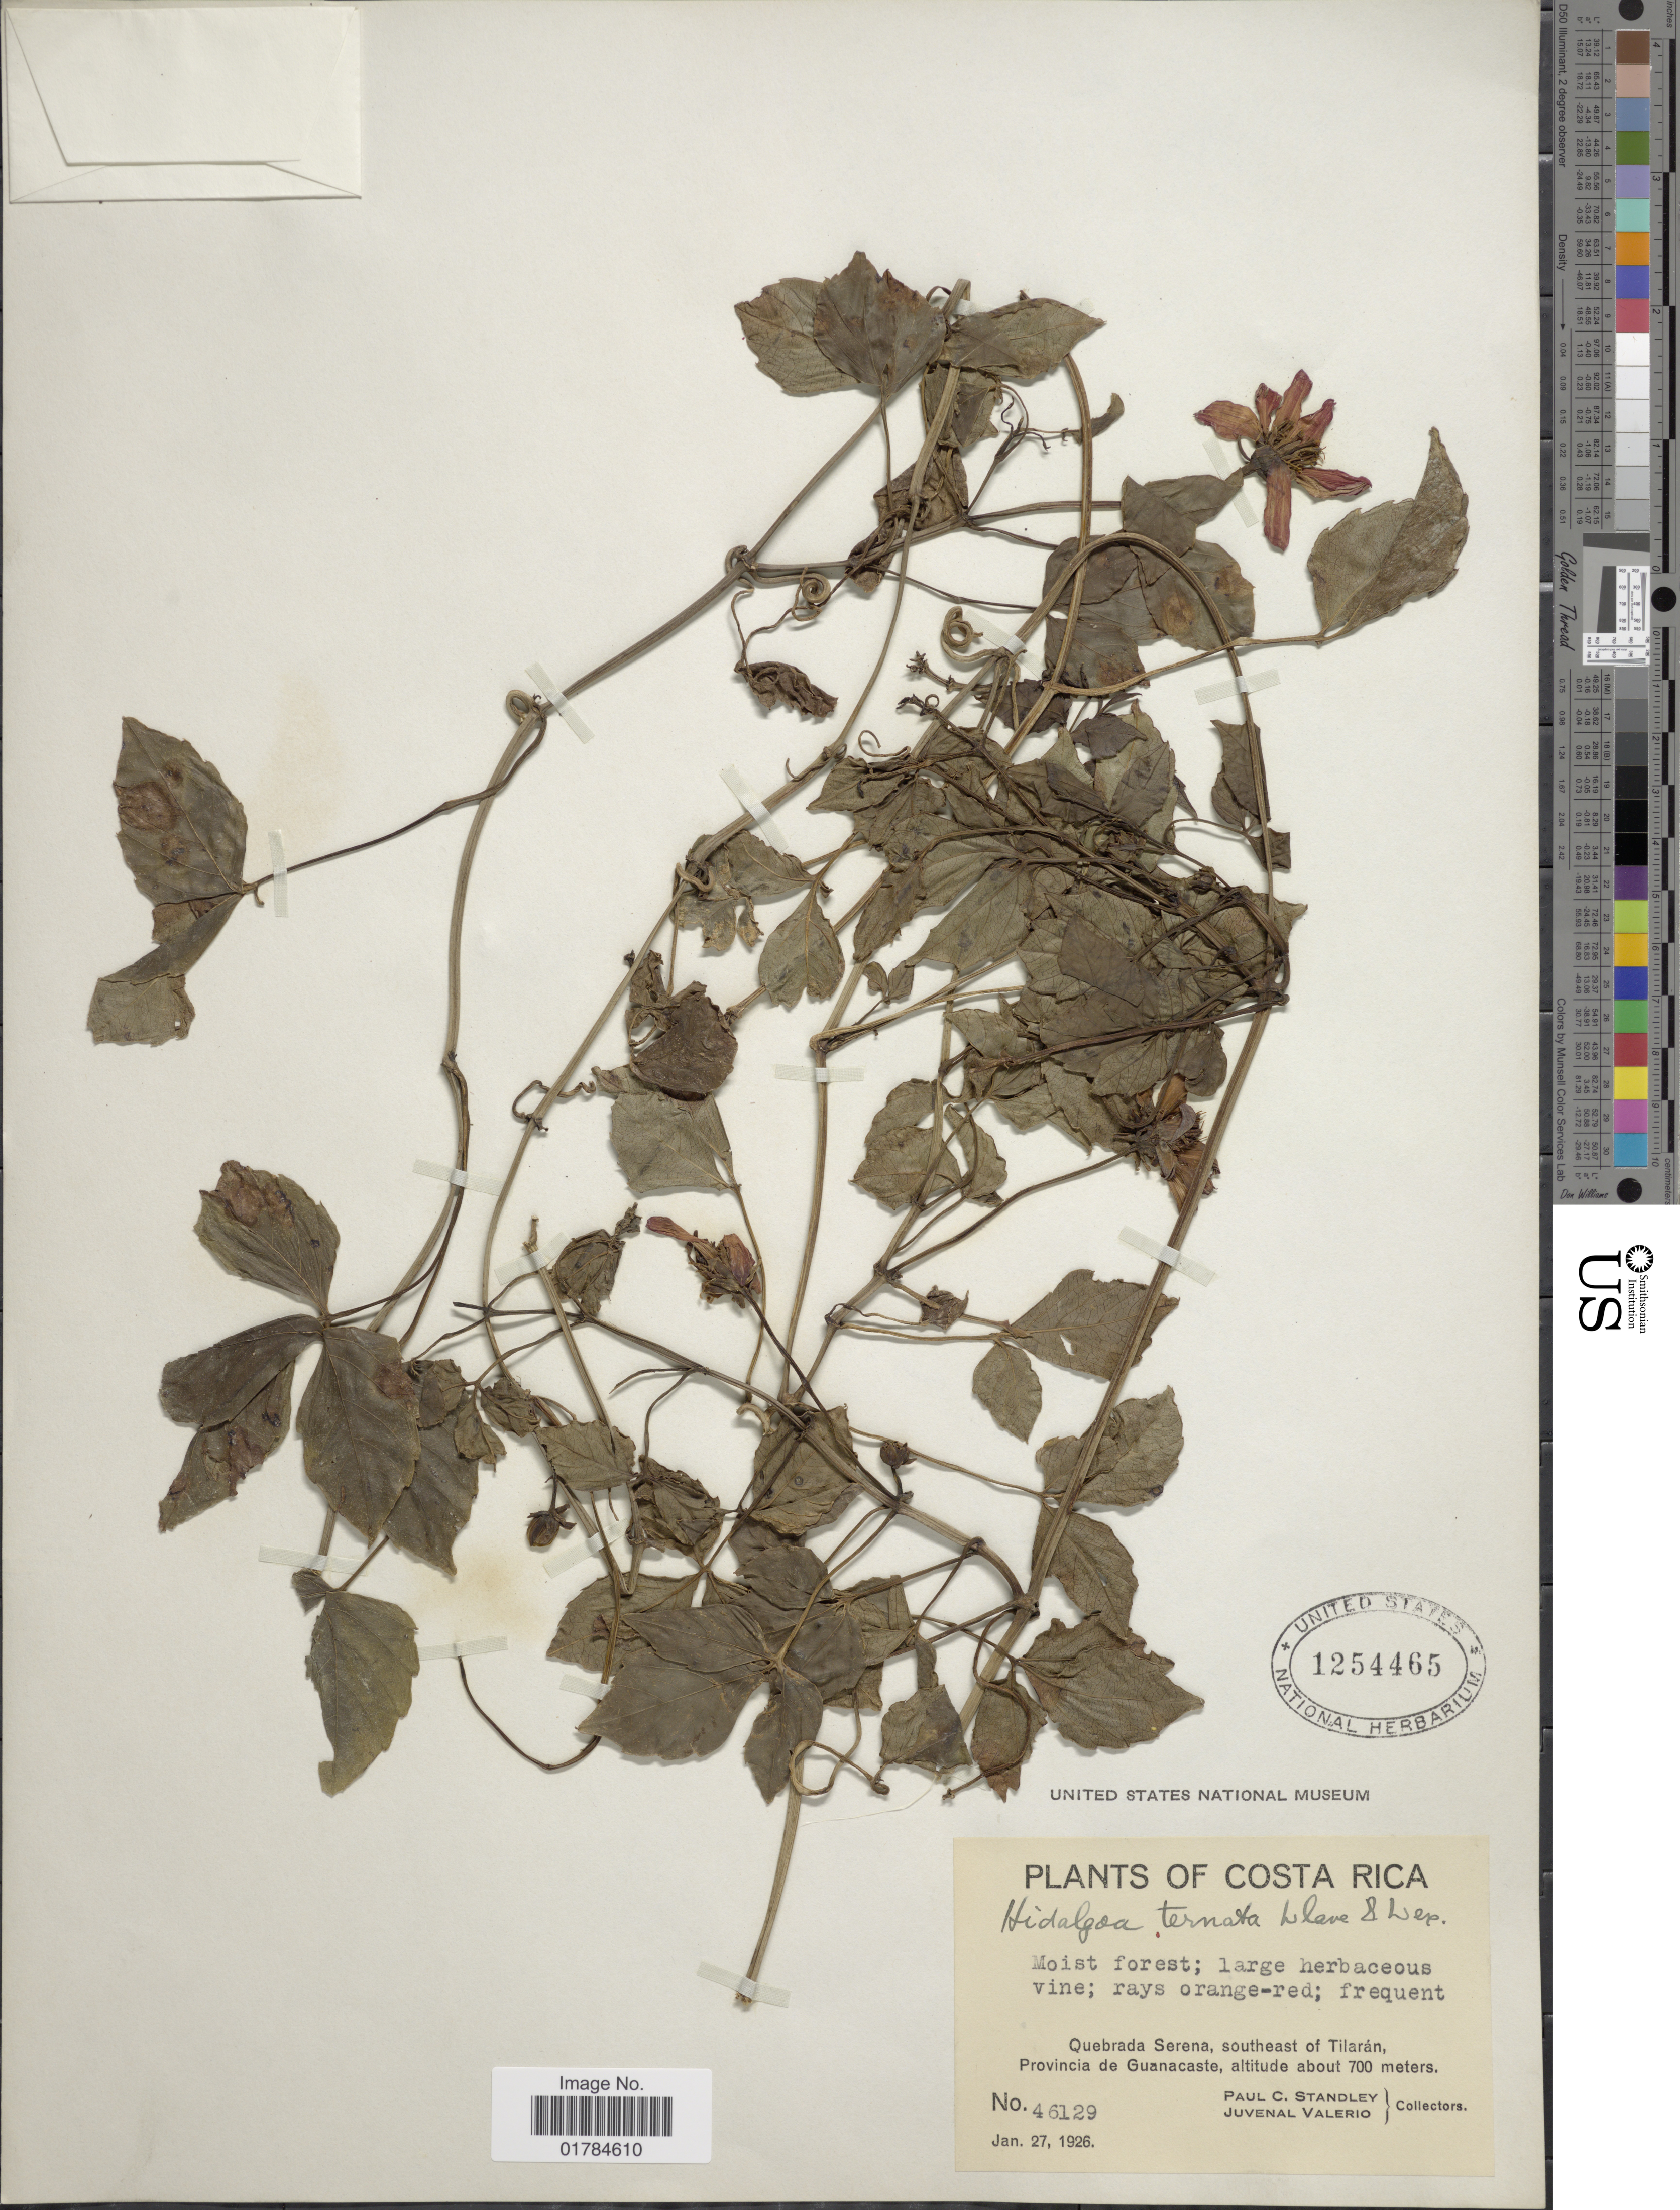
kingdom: Plantae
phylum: Tracheophyta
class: Magnoliopsida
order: Asterales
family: Asteraceae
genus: Hidalgoa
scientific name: Hidalgoa ternata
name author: La Llave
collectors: P. C. Standley & J. Valerio R.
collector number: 46129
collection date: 1926-07-27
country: Costa Rica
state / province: Guanacaste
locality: Quebrada Serena, southeast of Tilaran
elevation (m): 700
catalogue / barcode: US 1254465